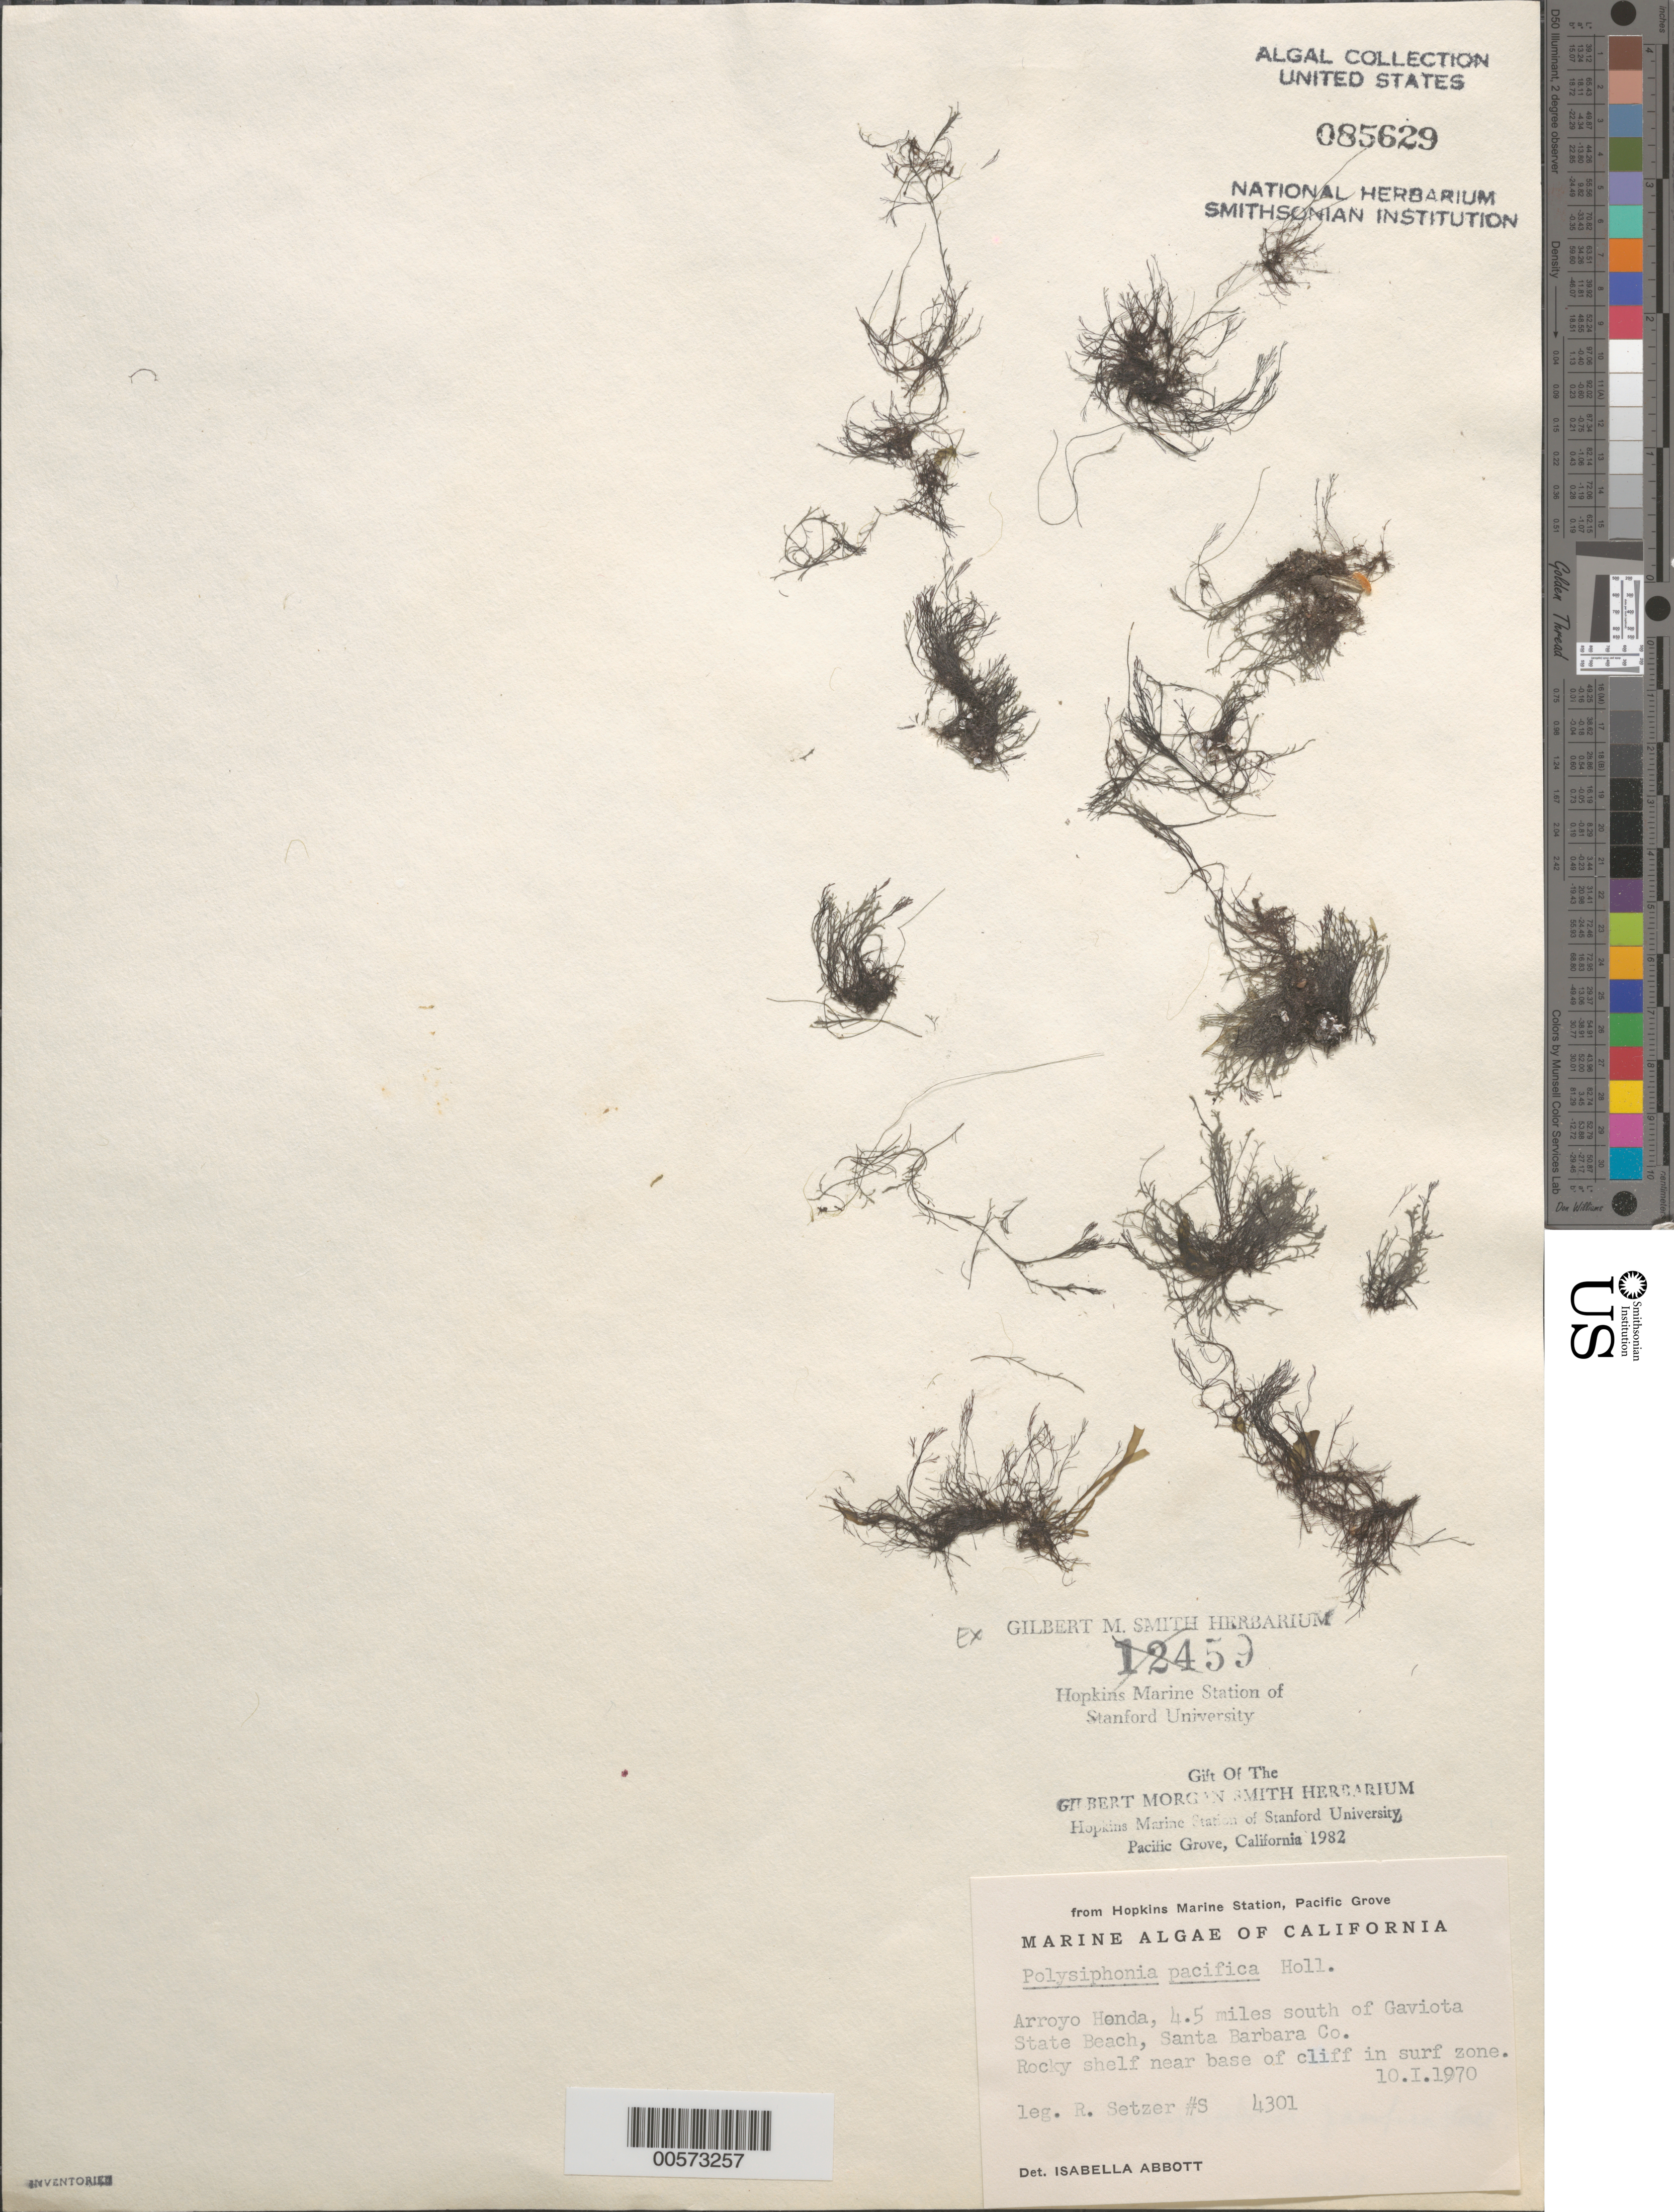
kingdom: Plantae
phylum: Rhodophyta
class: Florideophyceae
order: Ceramiales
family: Rhodomelaceae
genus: Polysiphonia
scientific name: Polysiphonia pacifica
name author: Hollenb.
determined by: Abbott, Isabella A.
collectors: R. Setzer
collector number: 4301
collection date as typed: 10 Jan 1970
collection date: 1970-01-10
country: United States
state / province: California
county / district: Santa Barbara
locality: Arroyo Honda, 4.5 miles south of Gaviota State Beach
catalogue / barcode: US 85629